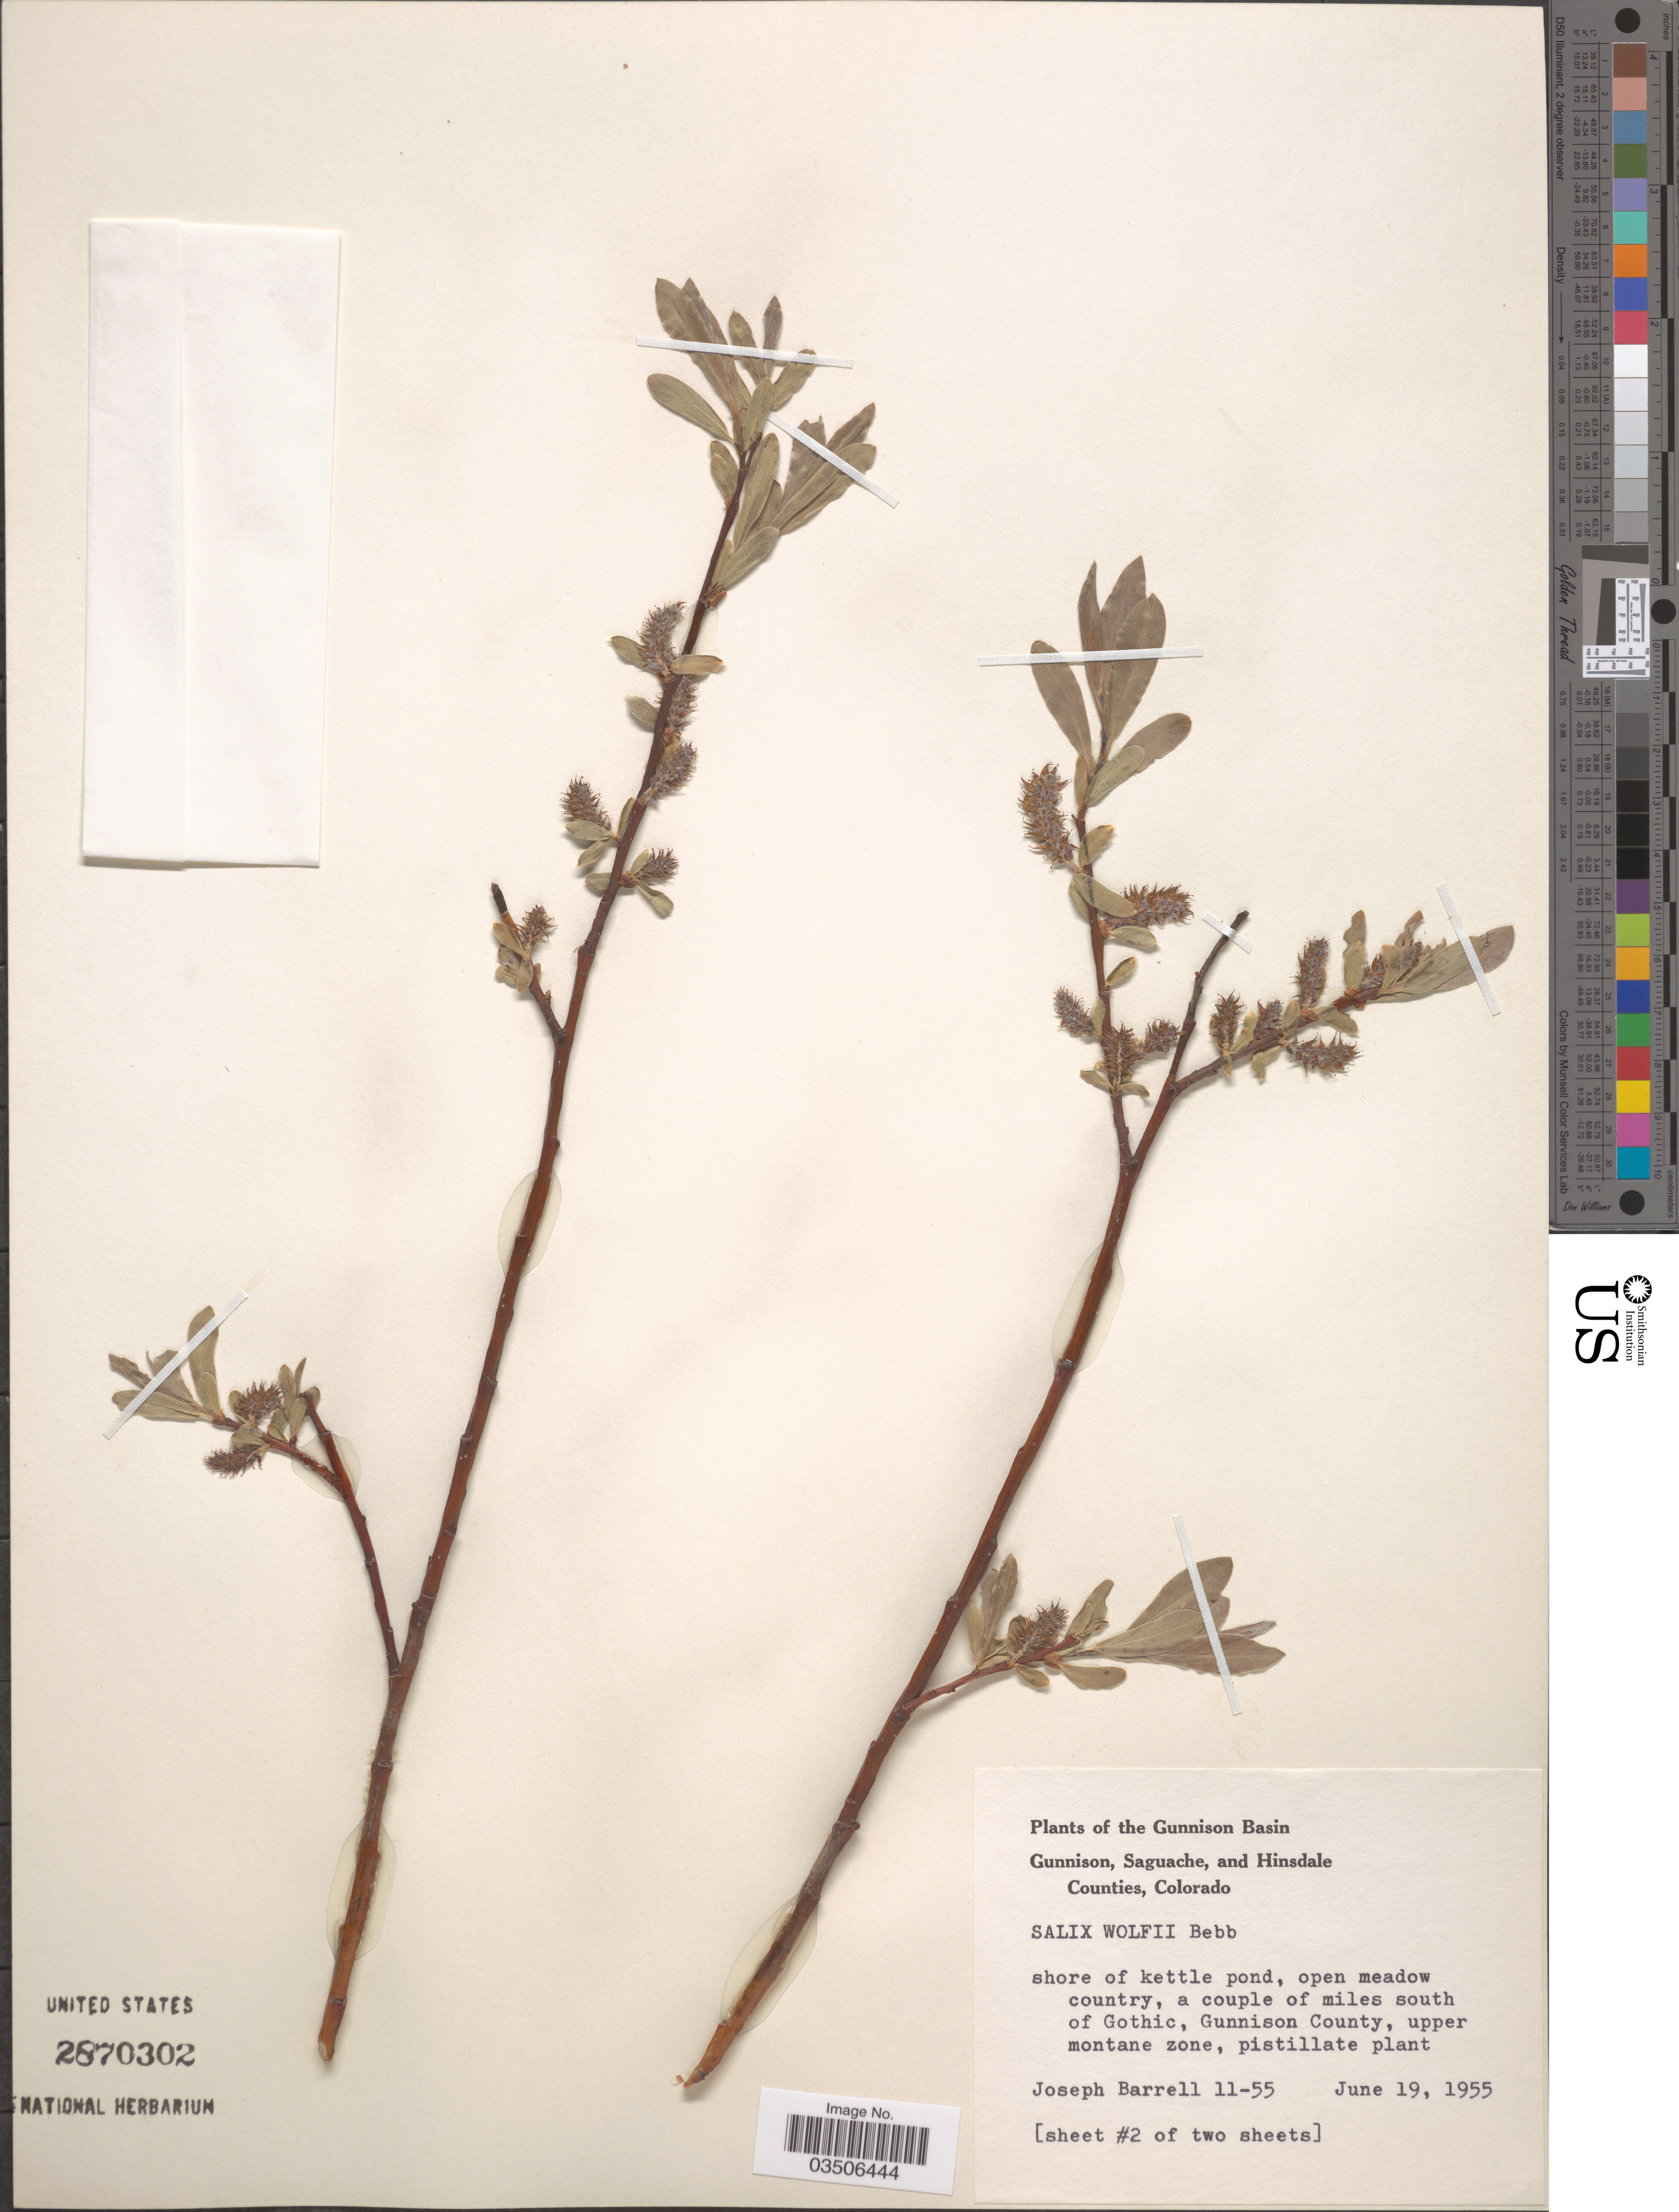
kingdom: Plantae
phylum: Tracheophyta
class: Magnoliopsida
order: Malpighiales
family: Salicaceae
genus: Salix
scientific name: Salix wolfii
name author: Bebb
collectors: J. Barrell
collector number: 11-55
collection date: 1955-06-19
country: United States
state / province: Colorado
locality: A couple of miles south of Gothic, Gunnison County, upper montane zone.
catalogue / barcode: US 2870302